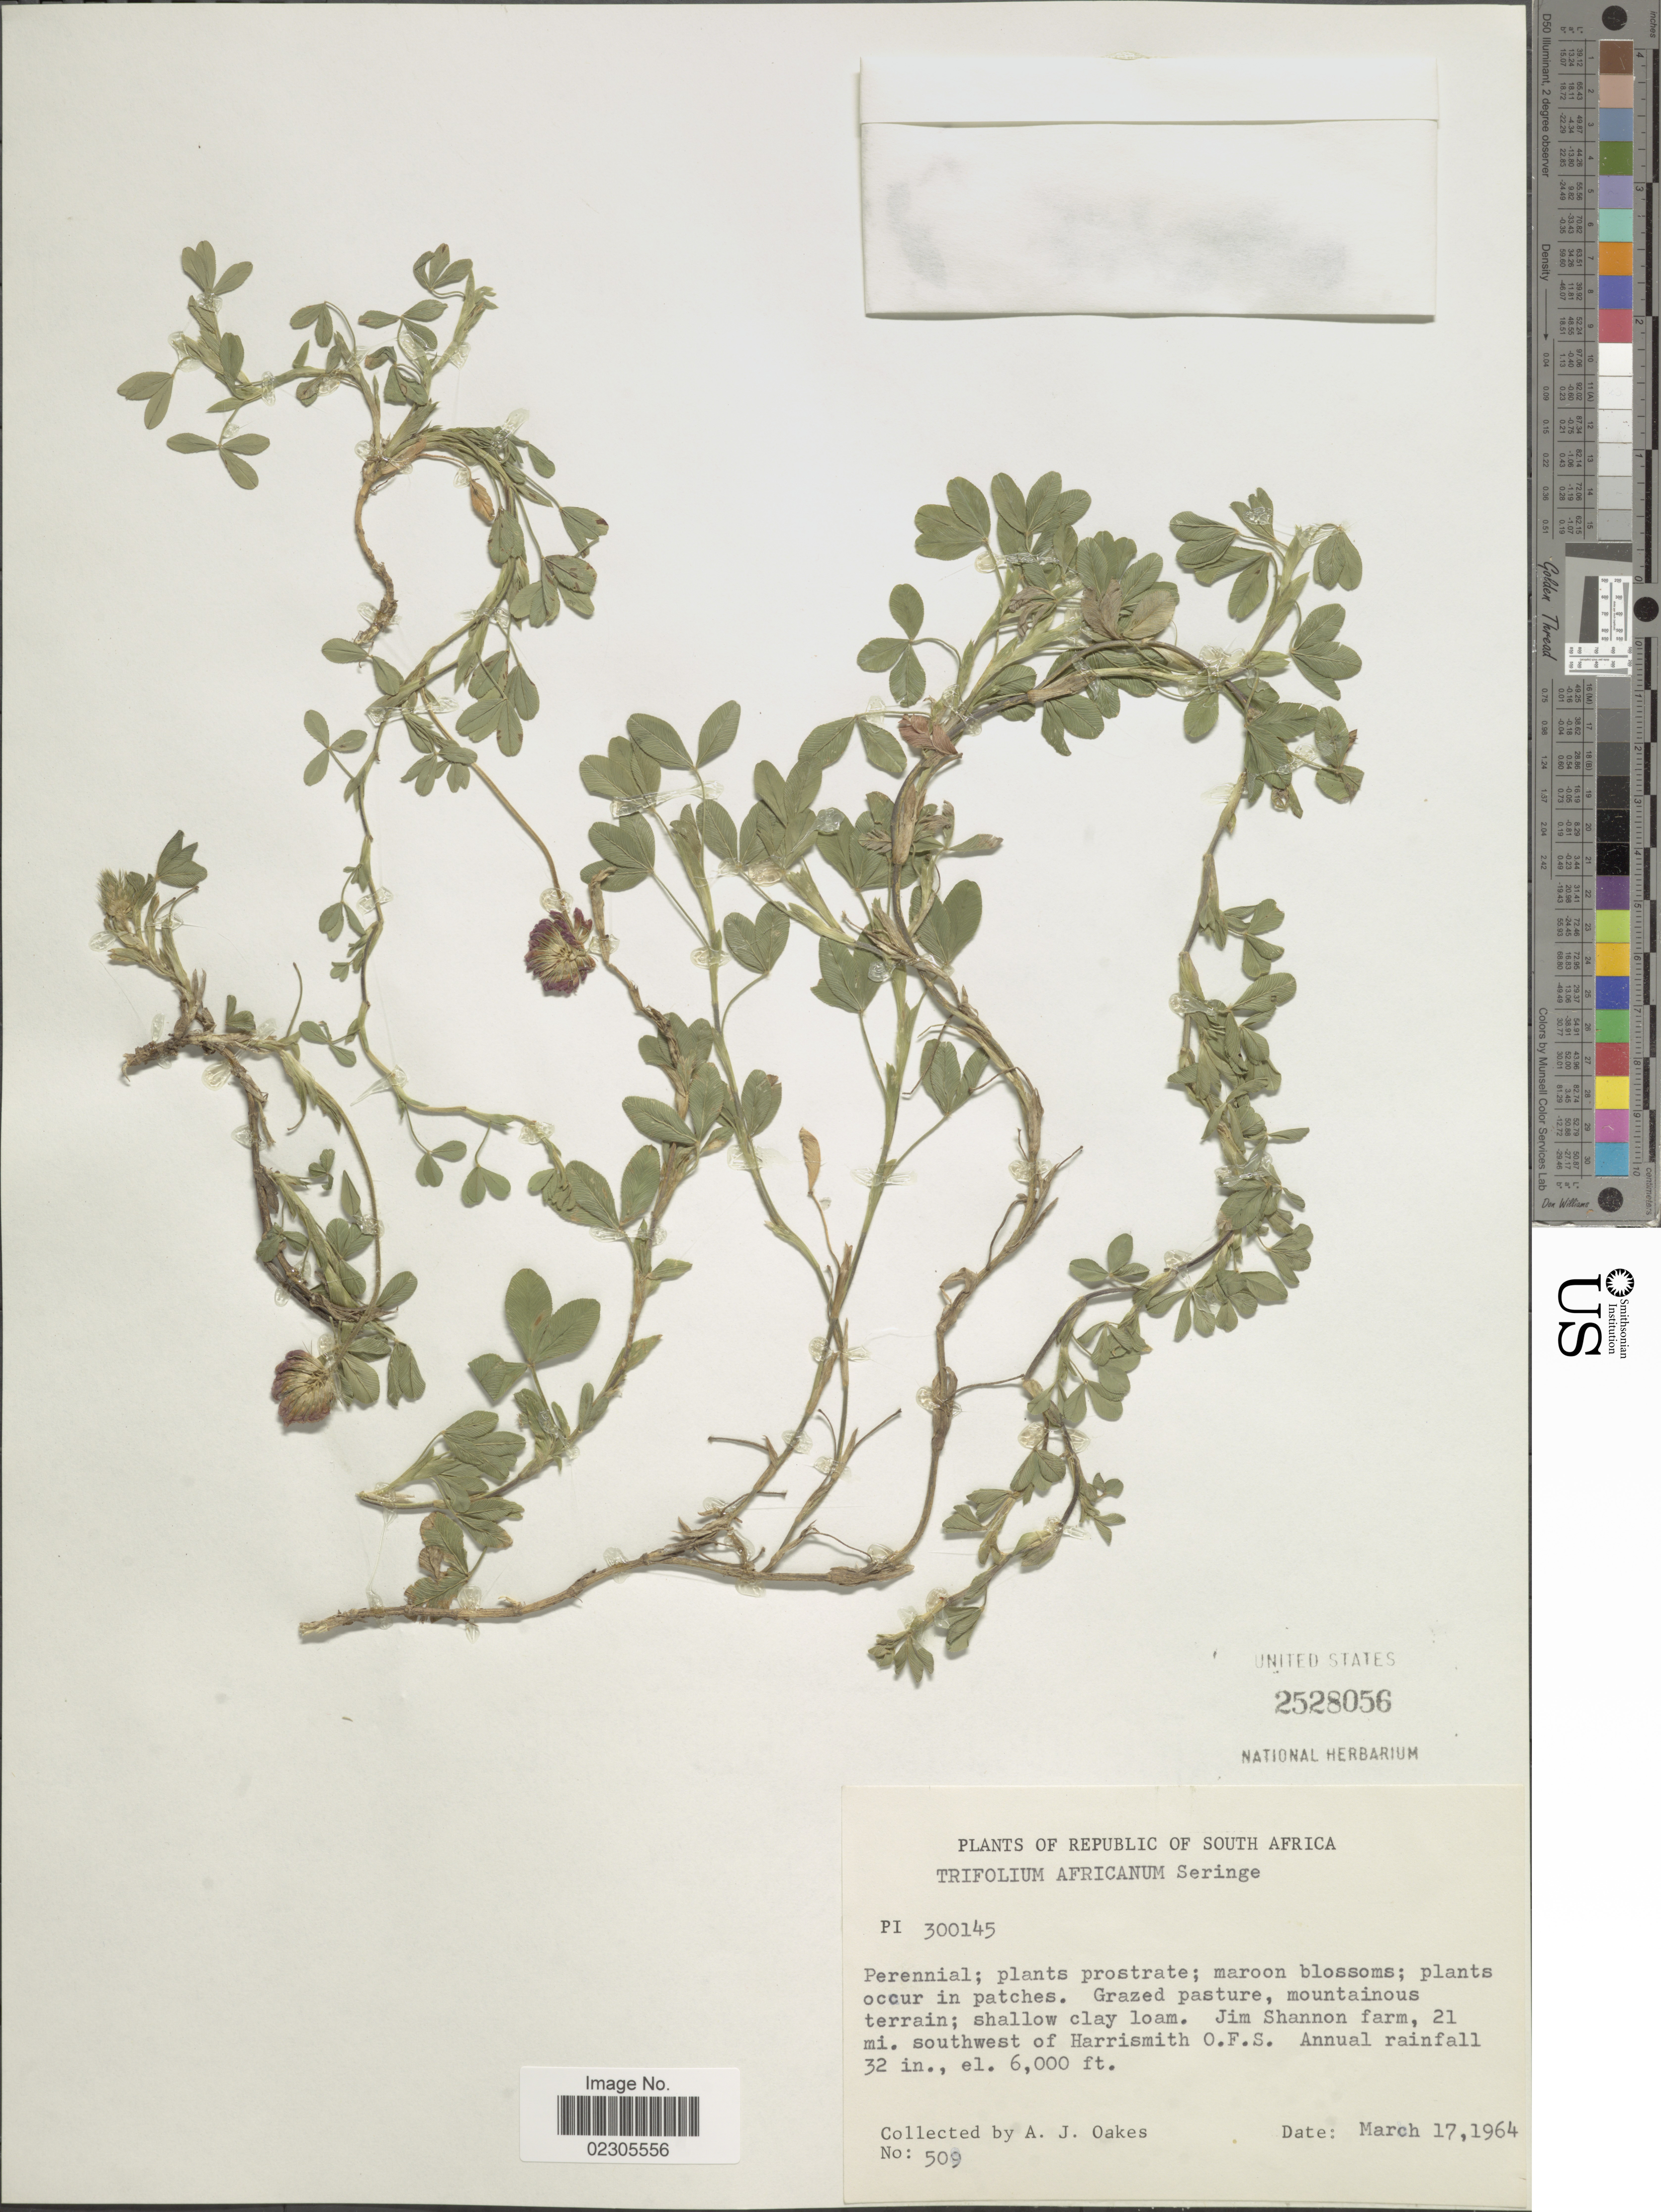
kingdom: Plantae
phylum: Tracheophyta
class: Magnoliopsida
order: Fabales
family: Fabaceae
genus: Trifolium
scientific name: Trifolium africanum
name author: Ser.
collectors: A. Oakes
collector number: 509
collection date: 1964-03-17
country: South Africa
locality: Jim Shannon farm, 21 mi. southwest of Harrismith O.F.S.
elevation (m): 1829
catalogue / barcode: US 2528056